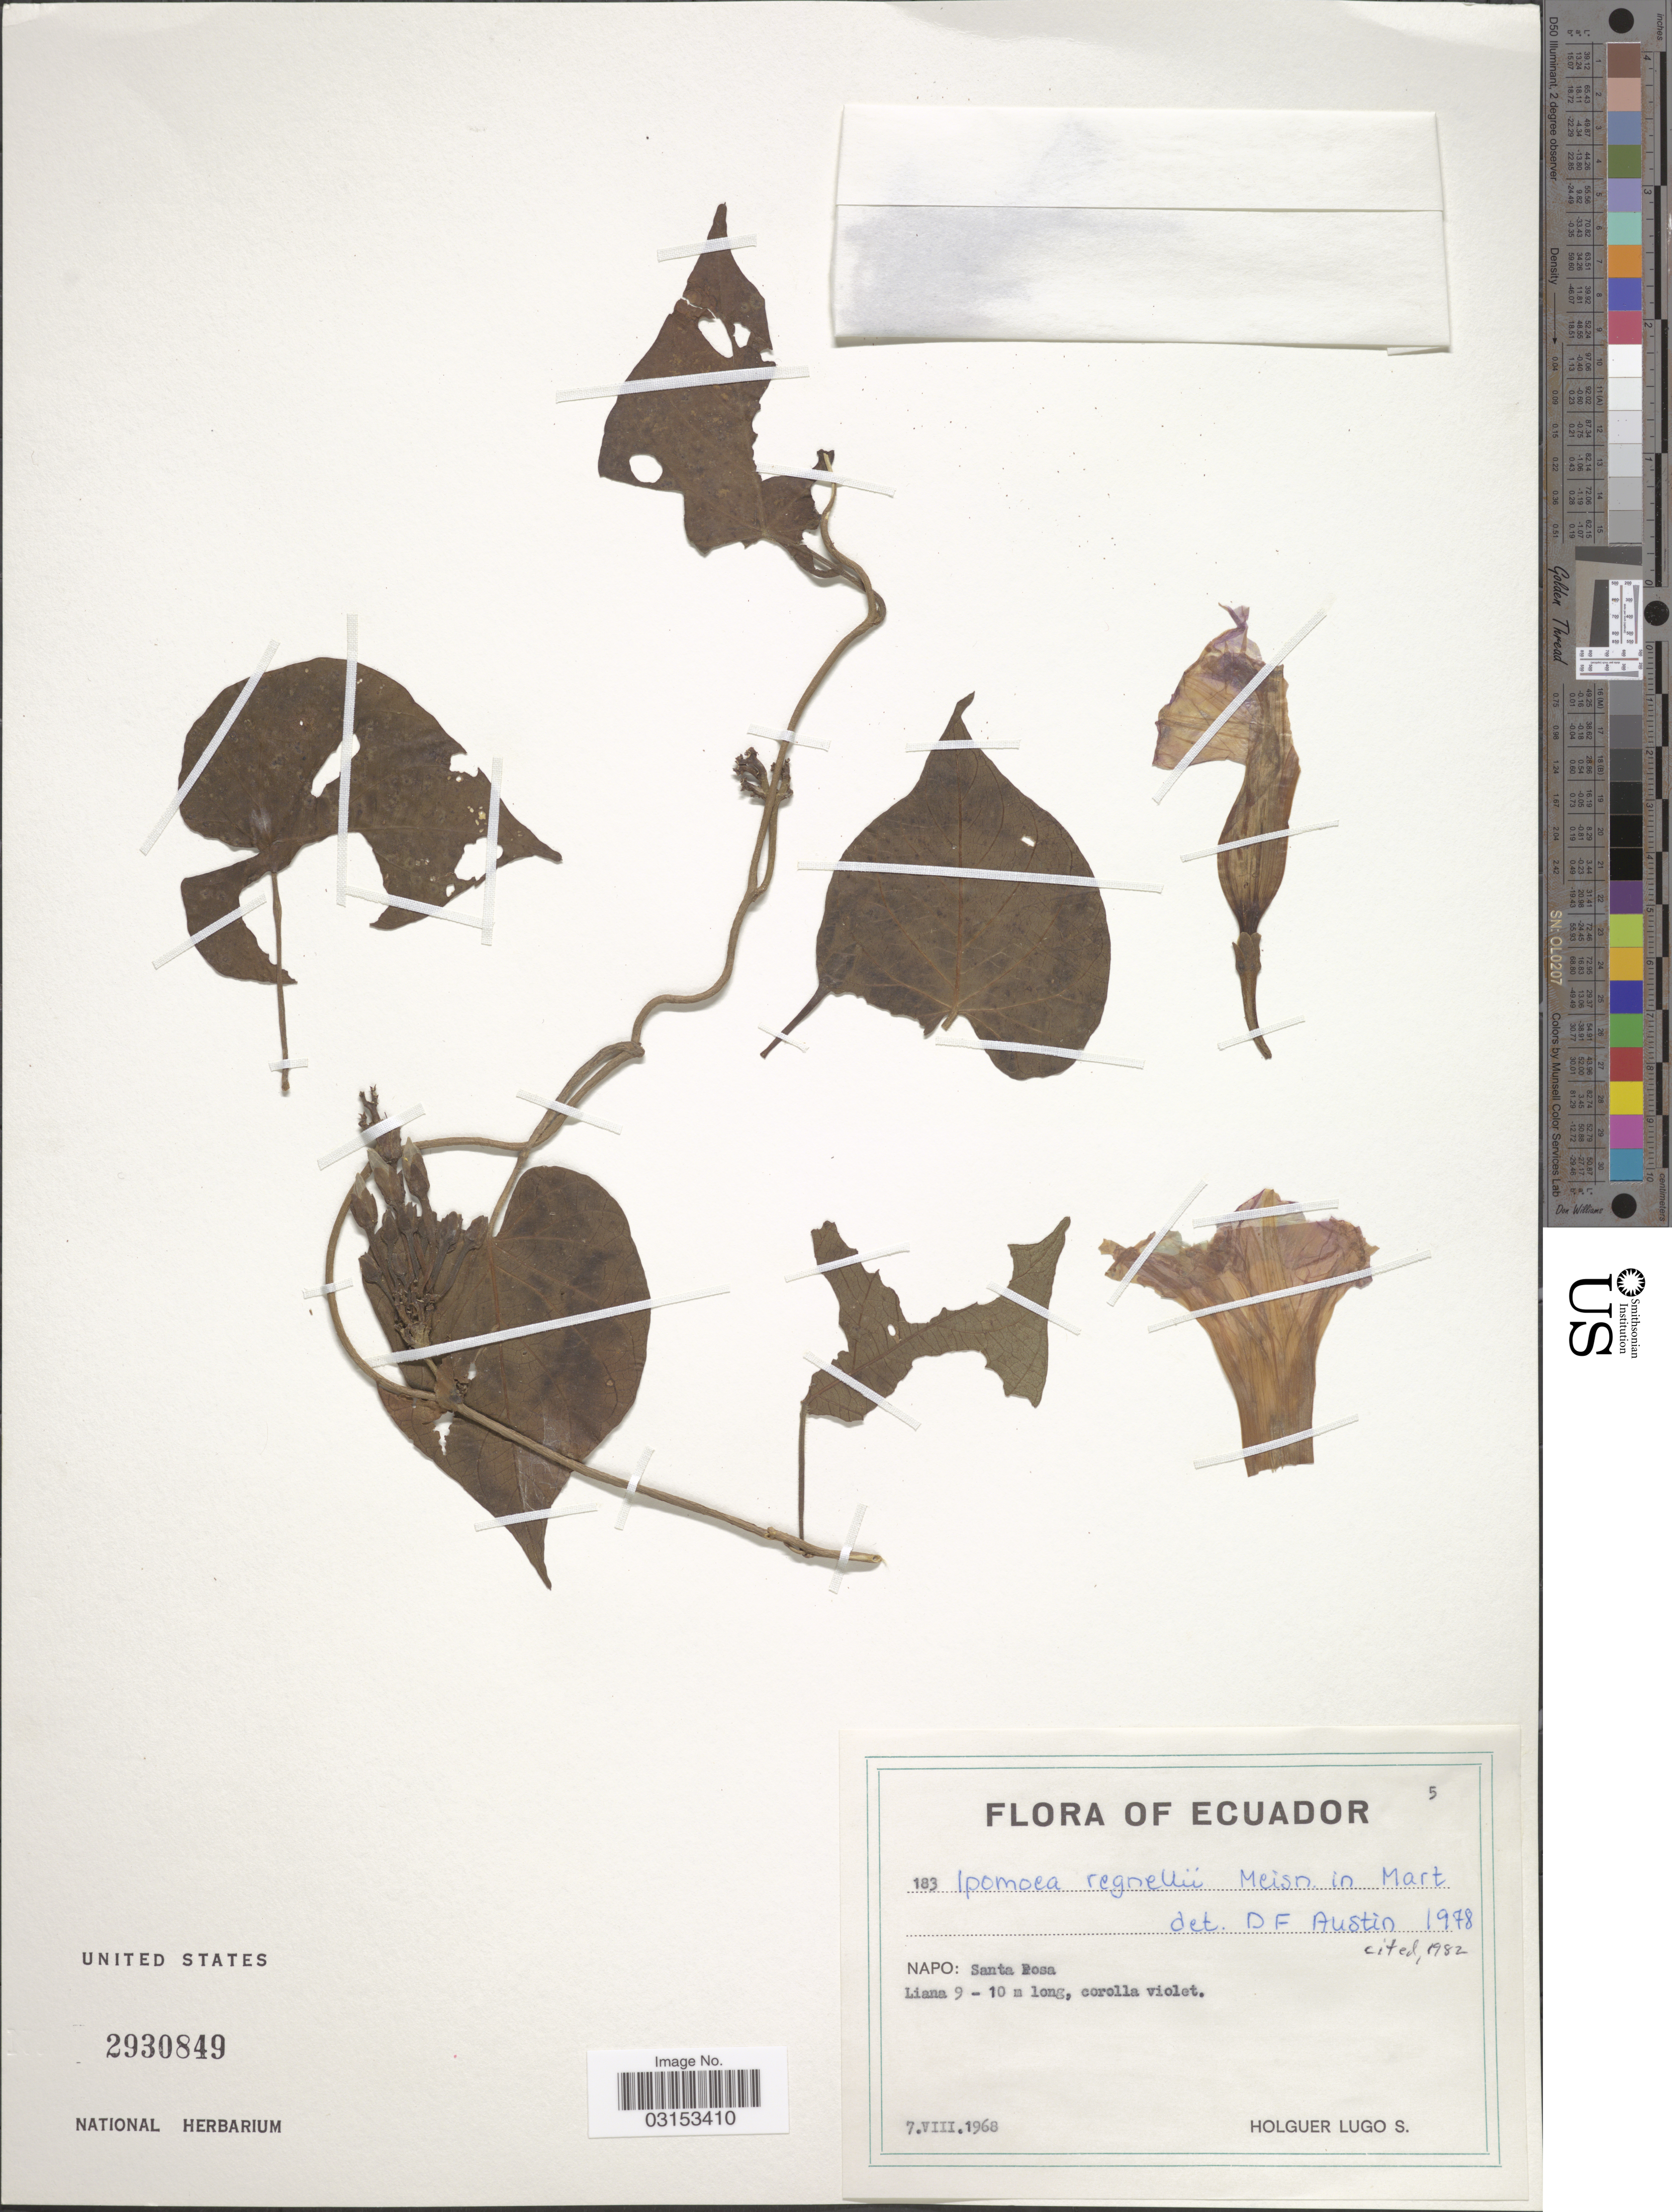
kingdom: Plantae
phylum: Tracheophyta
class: Magnoliopsida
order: Solanales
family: Convolvulaceae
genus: Ipomoea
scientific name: Ipomoea regnellii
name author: Meisn.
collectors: H. Lugo S.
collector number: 183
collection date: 1968-08-07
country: Ecuador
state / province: Napo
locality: Santa Rosa.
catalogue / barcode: US 2930849